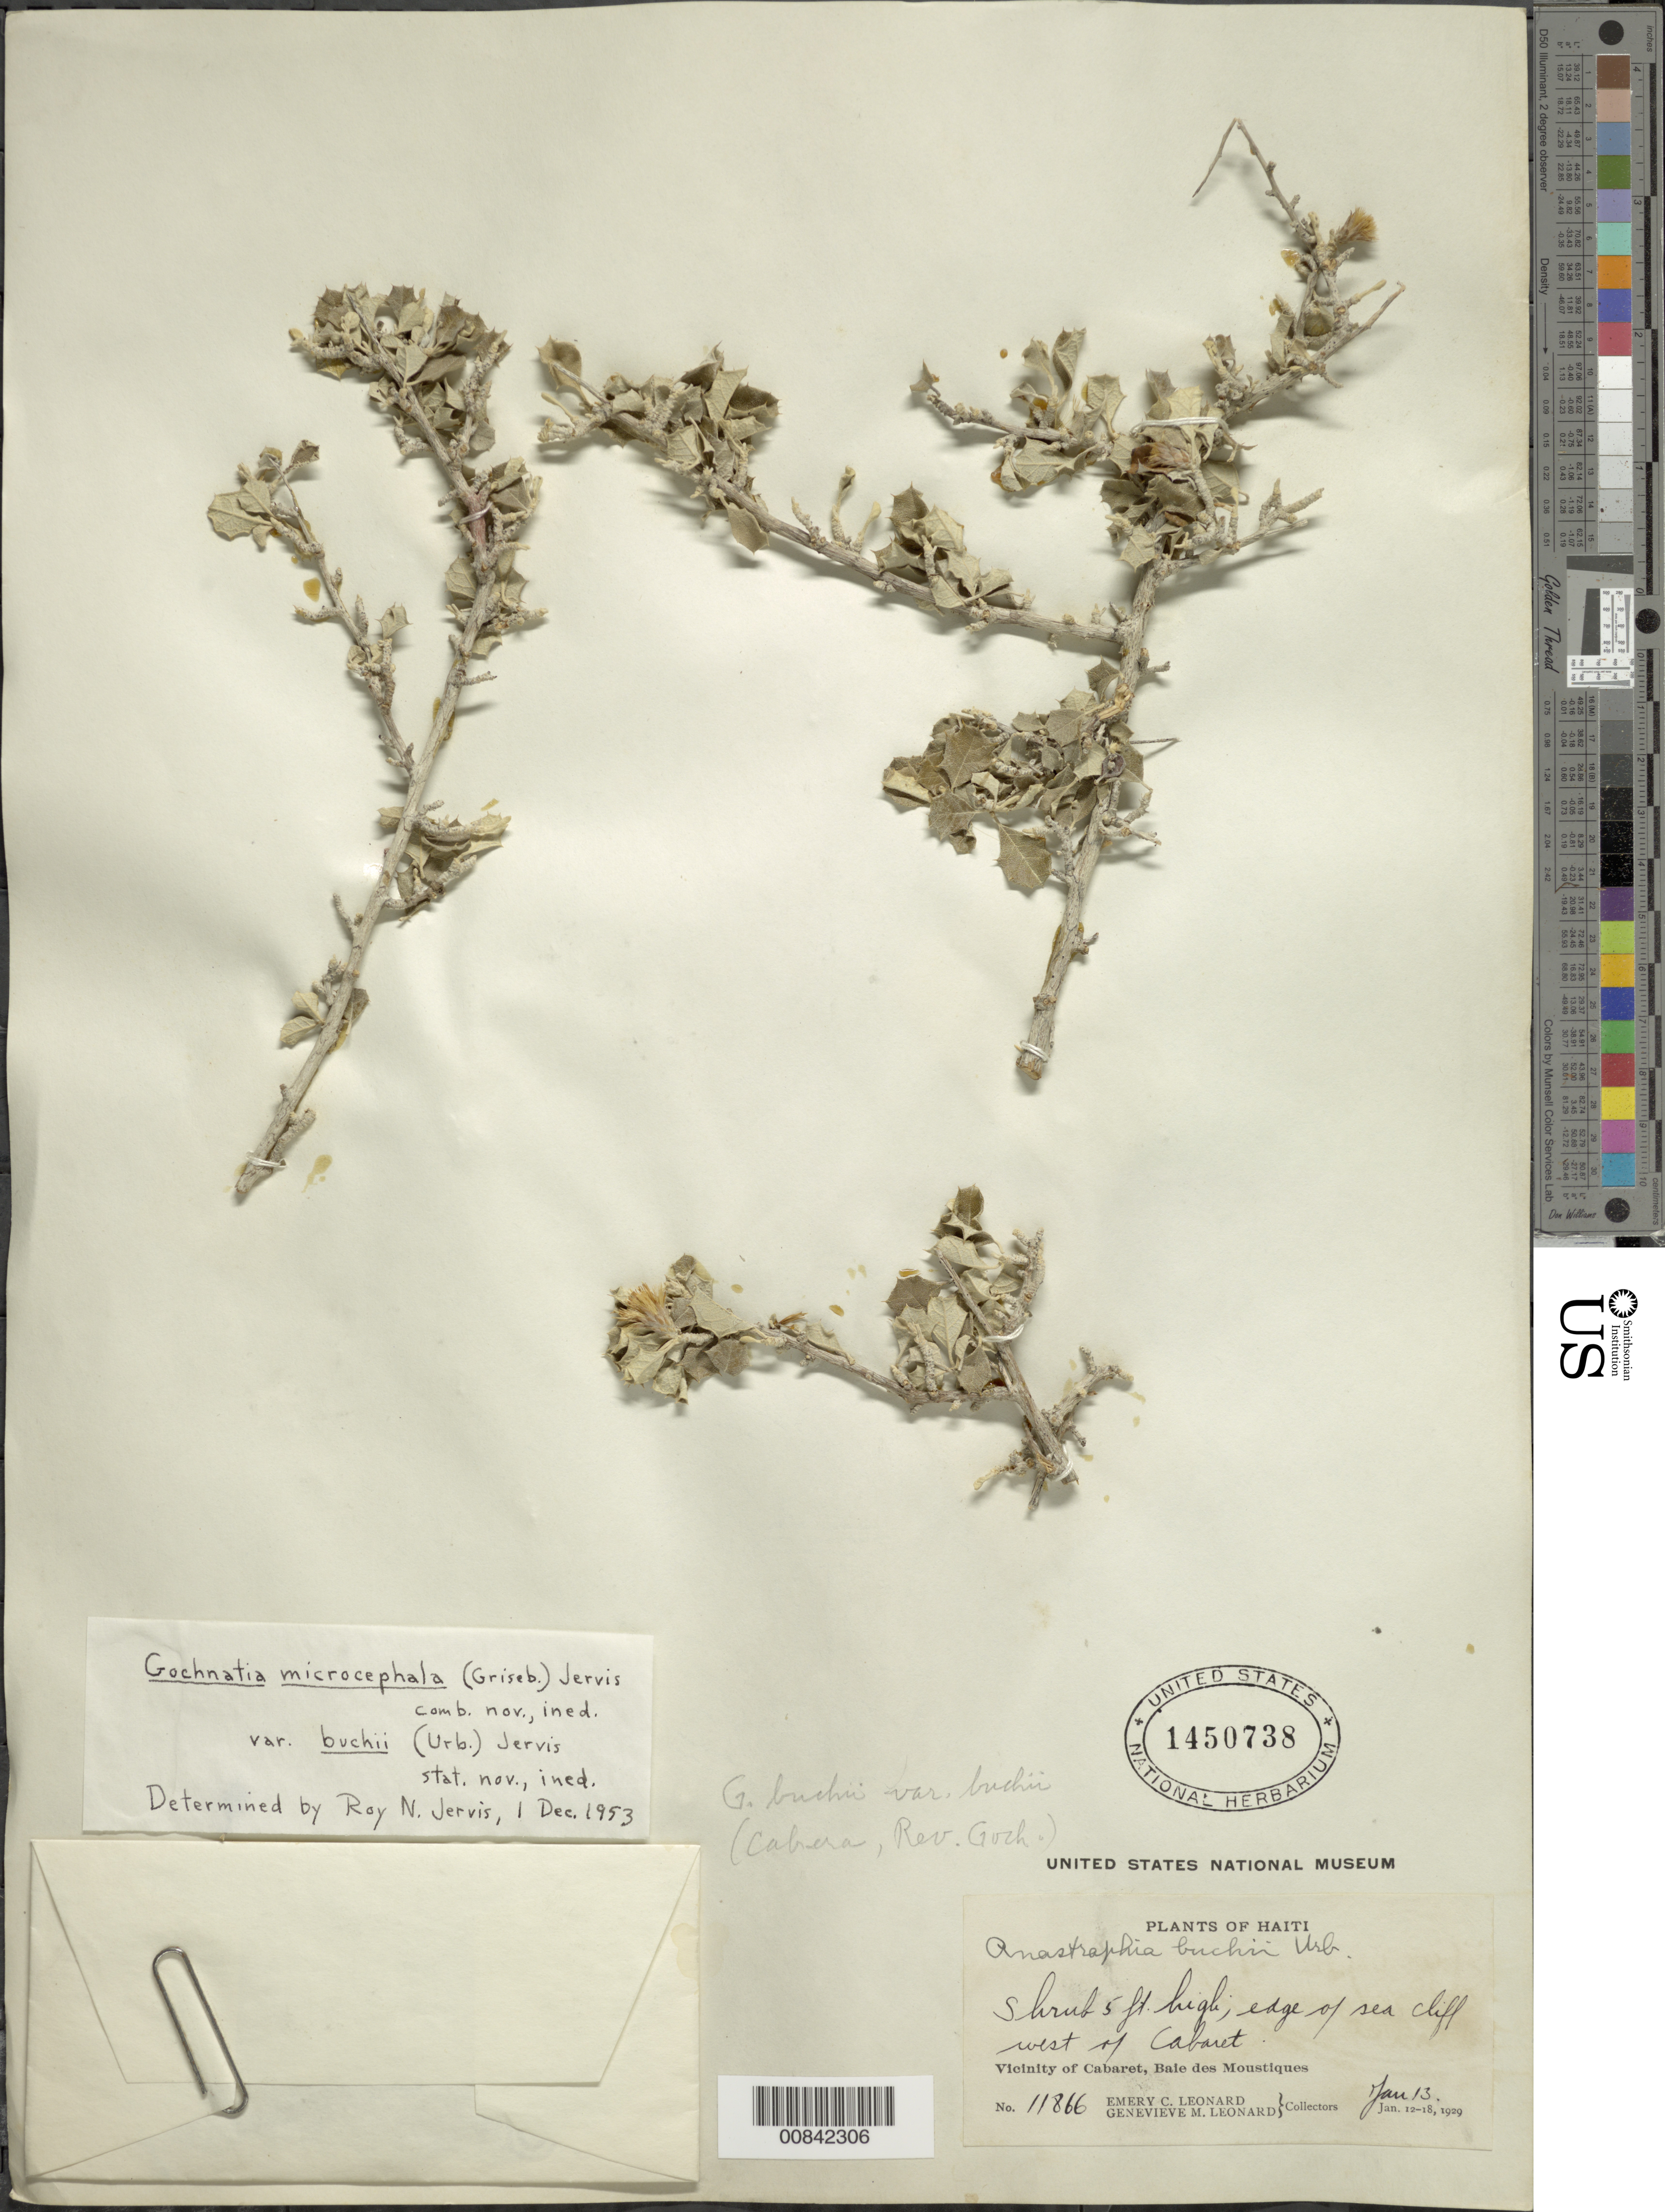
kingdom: Plantae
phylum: Tracheophyta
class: Magnoliopsida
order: Asterales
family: Asteraceae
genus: Anastraphia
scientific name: Anastraphia buchii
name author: Urb.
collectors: E. C. Leonard & G. M. Leonard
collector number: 11866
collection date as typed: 13 Jan 1929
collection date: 1929-01-13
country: Haiti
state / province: Nord-Ouest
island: Hispaniola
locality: Vicinity of Cabaret, Baie des Moustiques, W of city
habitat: Edge of sea cliff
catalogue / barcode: US 1450738